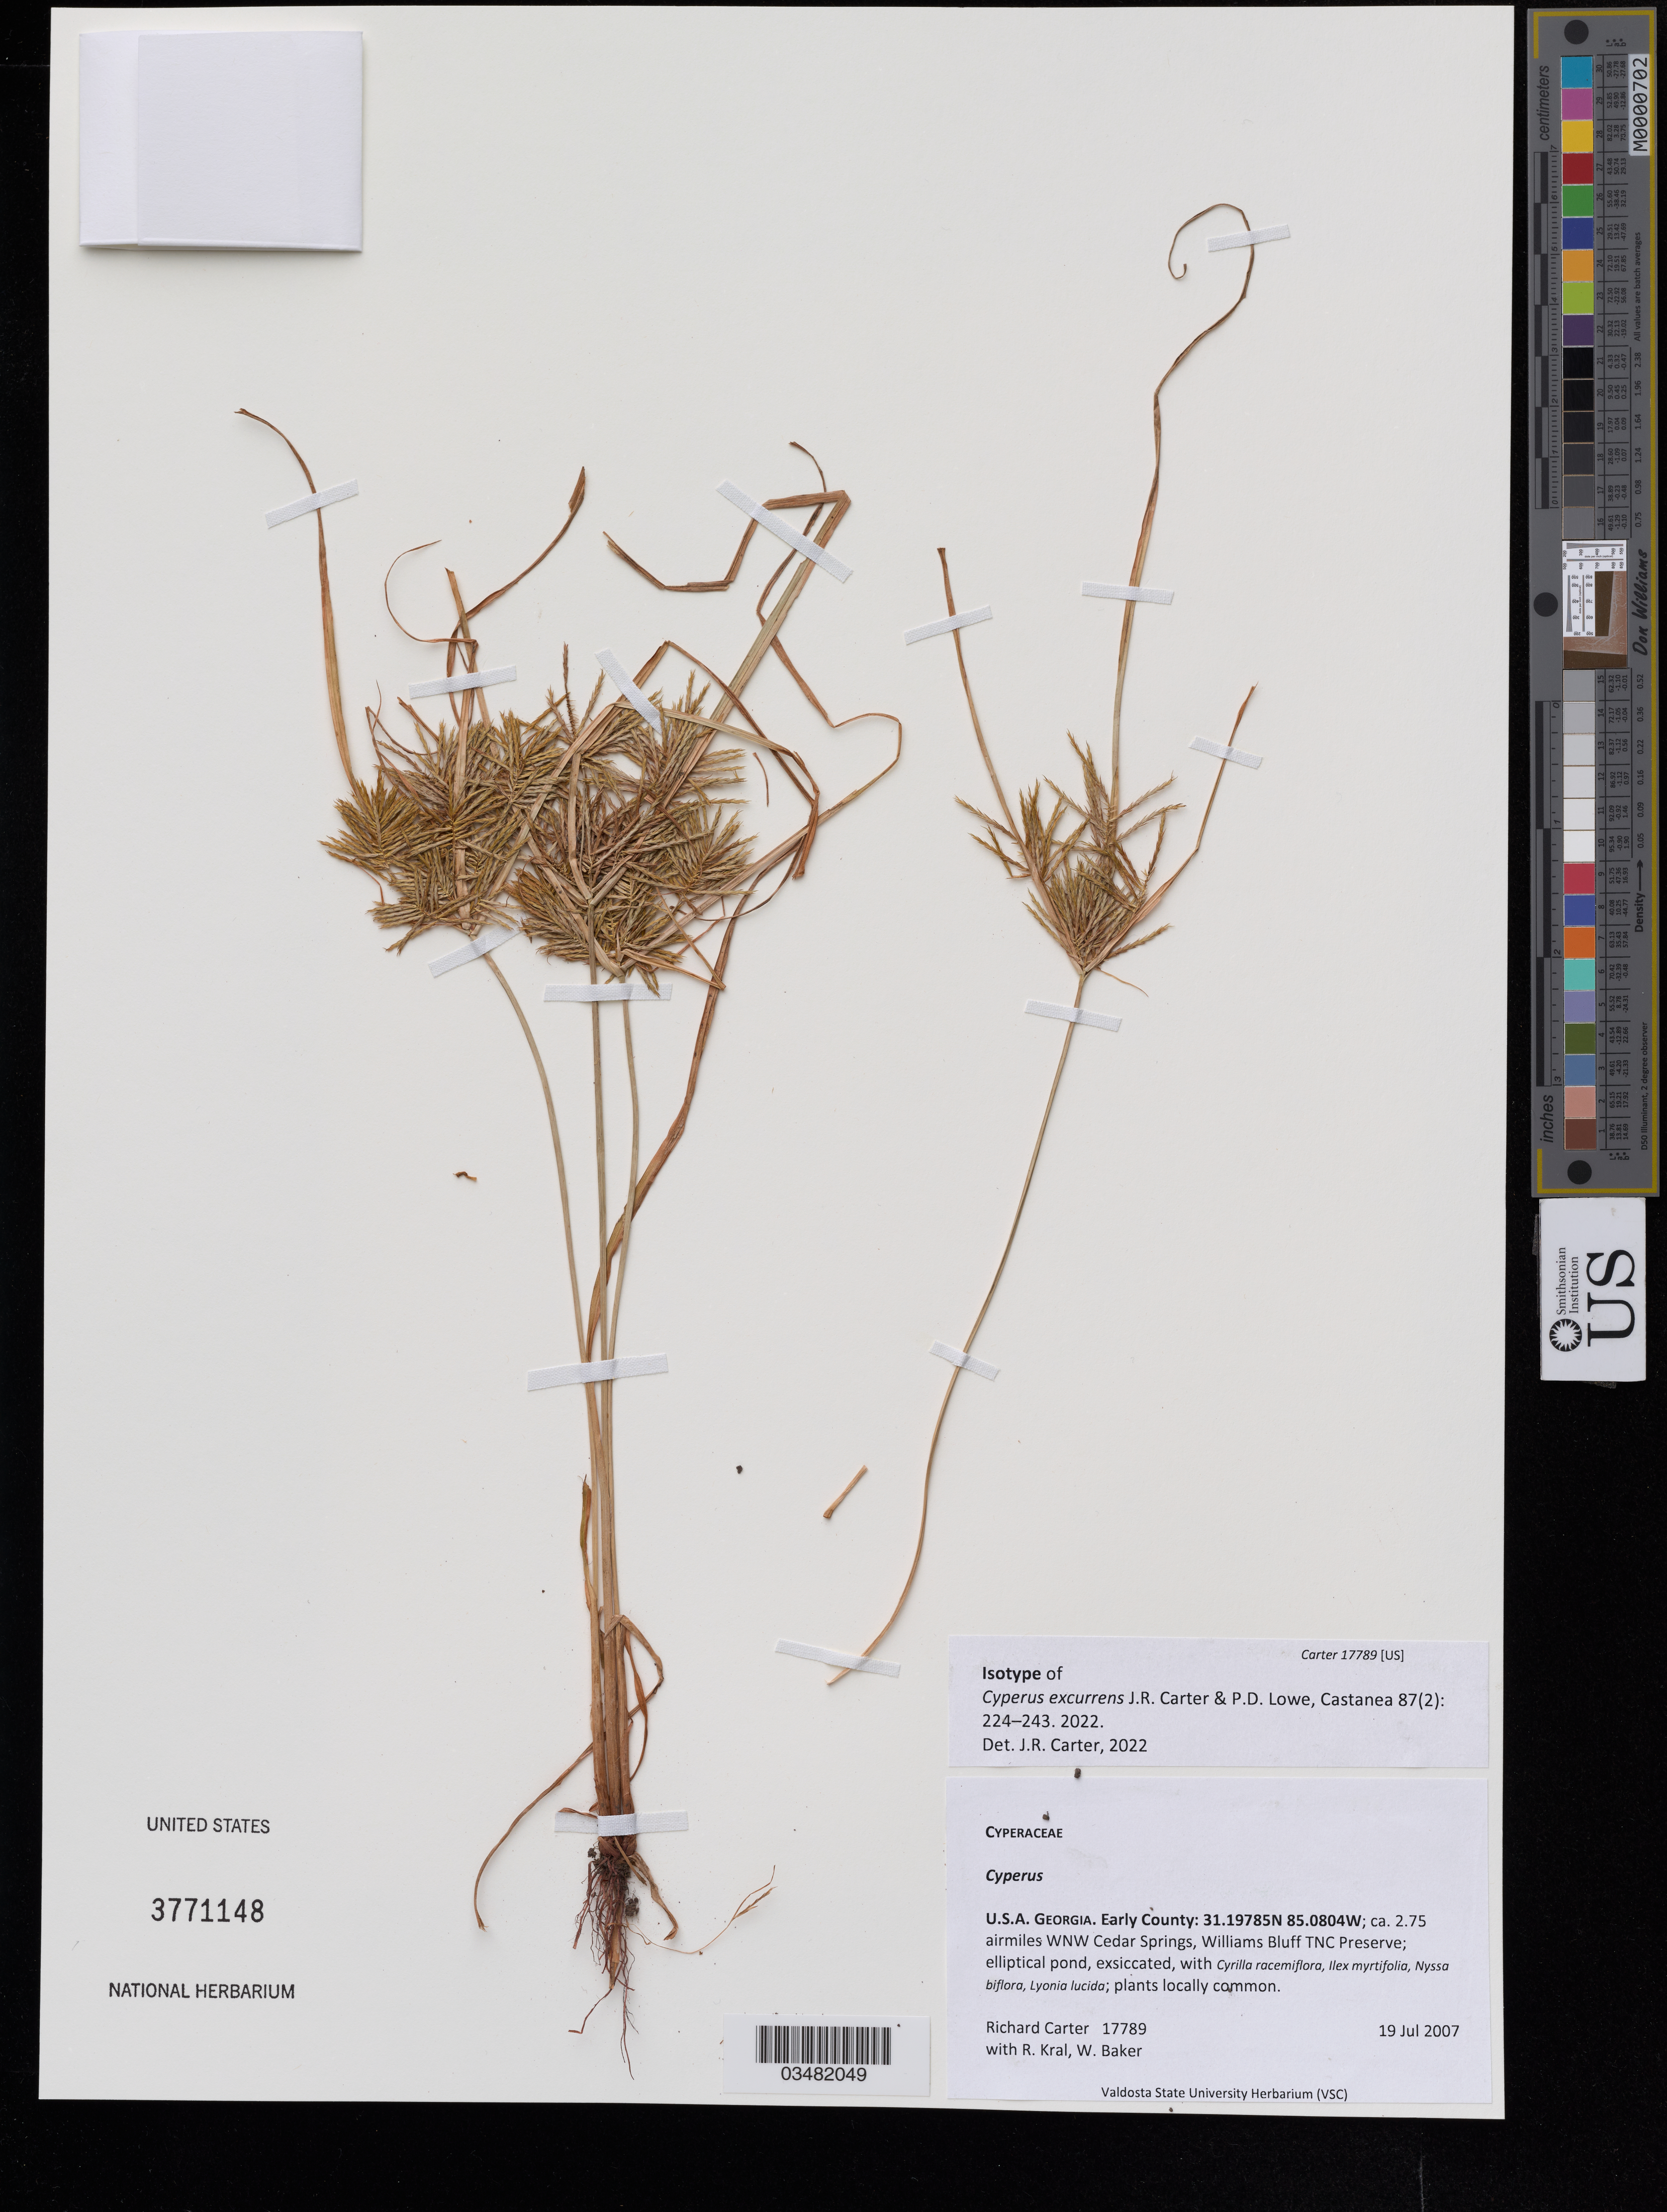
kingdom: Plantae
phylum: Tracheophyta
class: Liliopsida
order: Poales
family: Cyperaceae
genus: Cyperus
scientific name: Cyperus excurrens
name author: J.R. Carter & P.D. Lowe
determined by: Carter, John R.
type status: Isotype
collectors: R. Carter, R. Kral & W. Baker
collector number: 17789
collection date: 2007-07-19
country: United States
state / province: Georgia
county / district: Early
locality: Ca. 2.75 airmiles WNW Cedar Springs, Williams Bluff TNC Preserve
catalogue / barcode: US 3771148